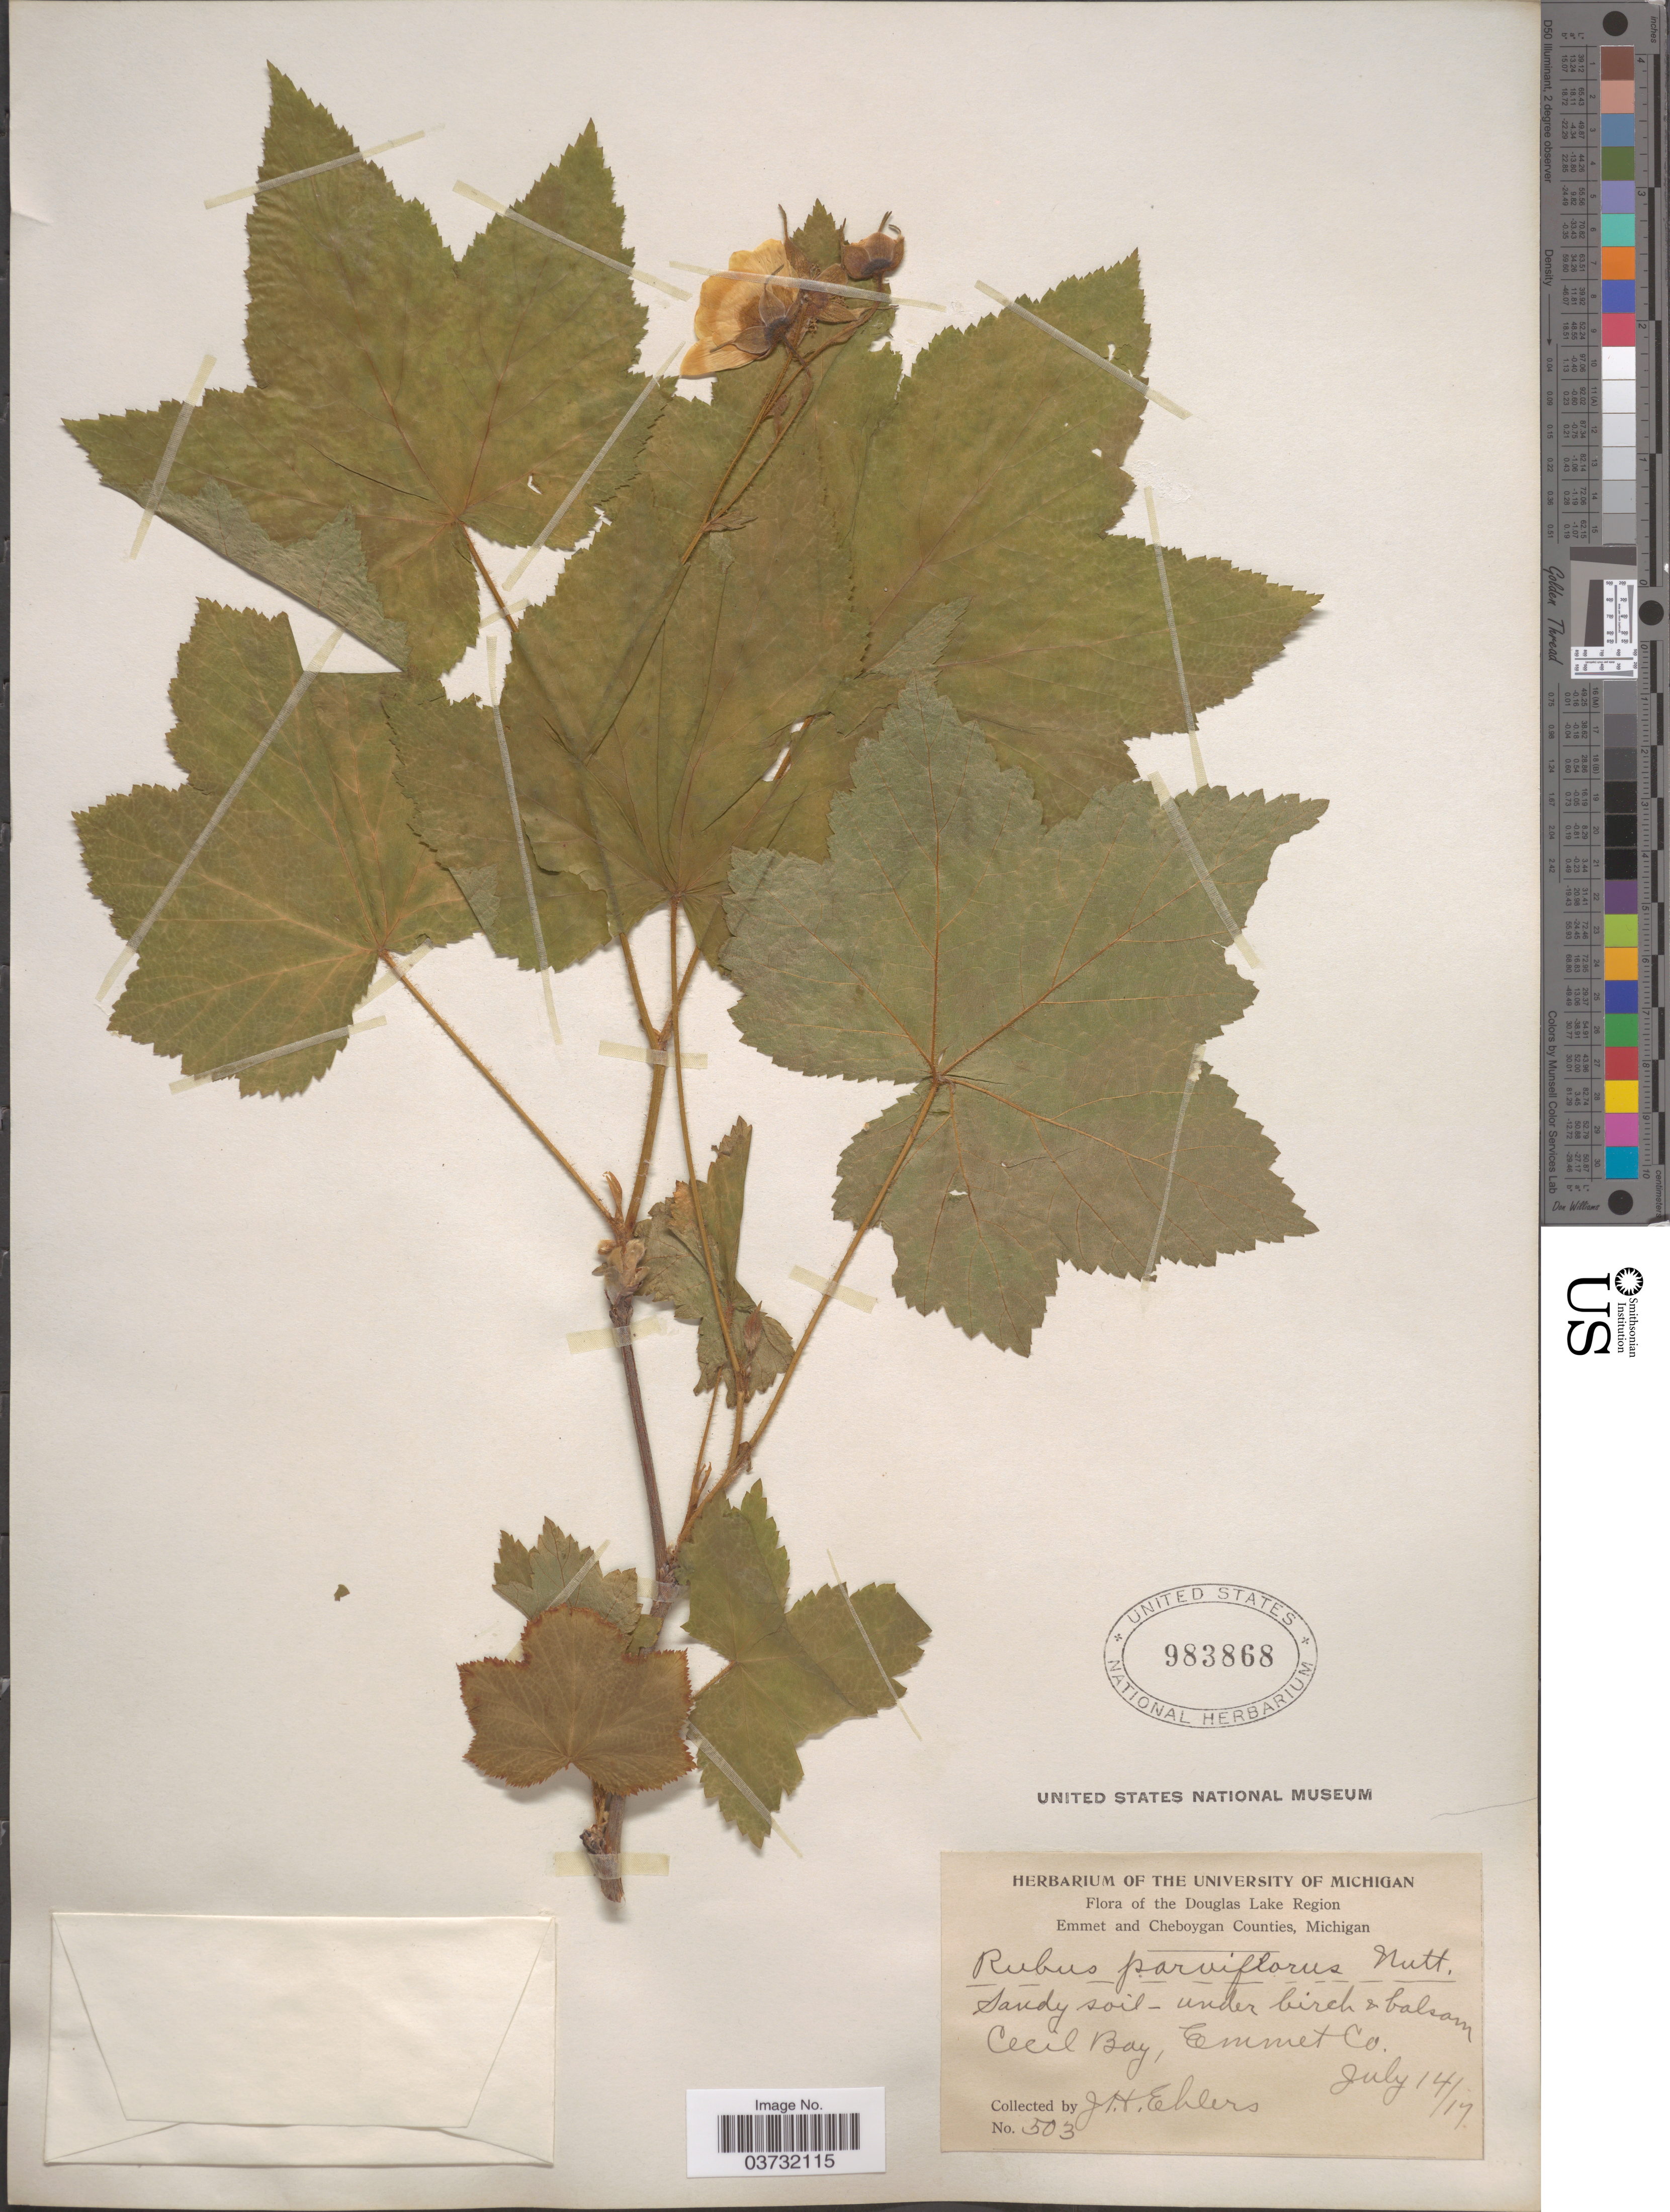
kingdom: Plantae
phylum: Tracheophyta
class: Magnoliopsida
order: Rosales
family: Rosaceae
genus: Rubus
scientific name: Rubus parviflorus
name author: Nutt.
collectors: J. H. Ehlers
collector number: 503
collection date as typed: Transcribed d/m/y: 14/7/17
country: United States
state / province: Michigan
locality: The Douglas Lake Region. Cecil Bay, Emmet Co.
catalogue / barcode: US 983868